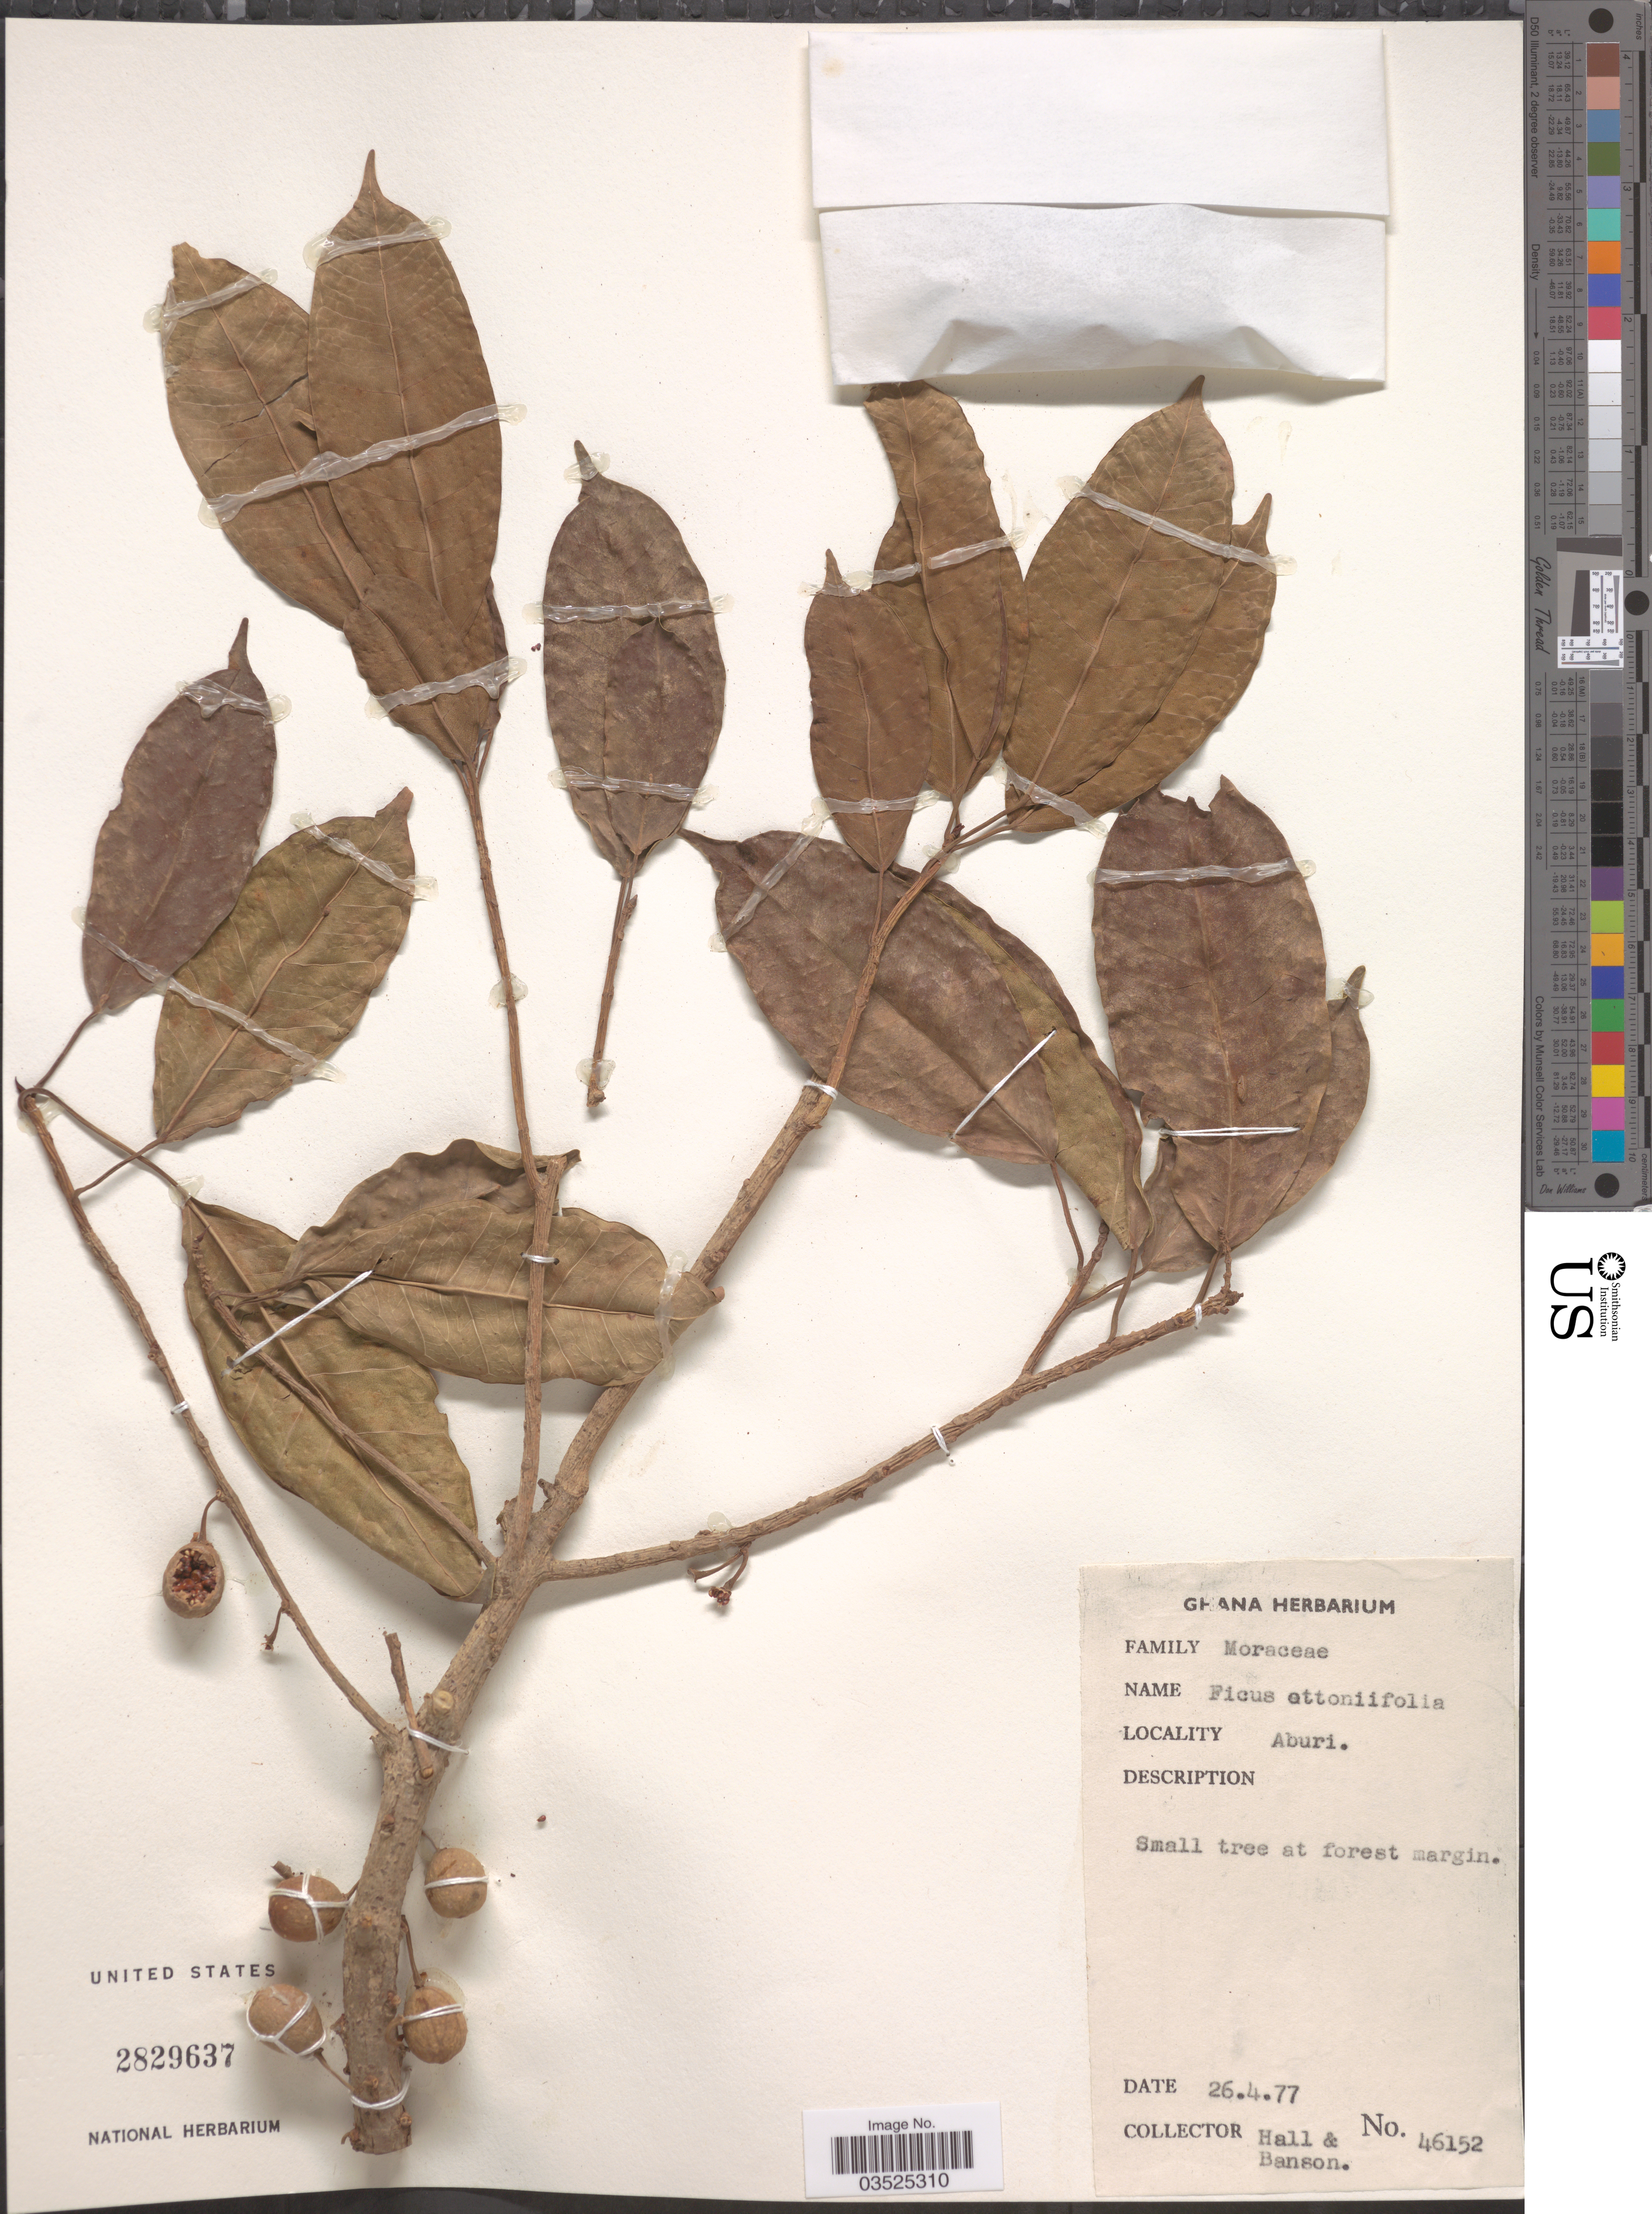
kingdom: Plantae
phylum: Tracheophyta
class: Magnoliopsida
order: Rosales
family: Moraceae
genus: Ficus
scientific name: Ficus ottoniifolia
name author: (Miq.) Miq.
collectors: -- Hall & Banson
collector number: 46152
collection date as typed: Transcribed d/m/y: 26/4/77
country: Ghana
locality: Aburi.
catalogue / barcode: US 2829637